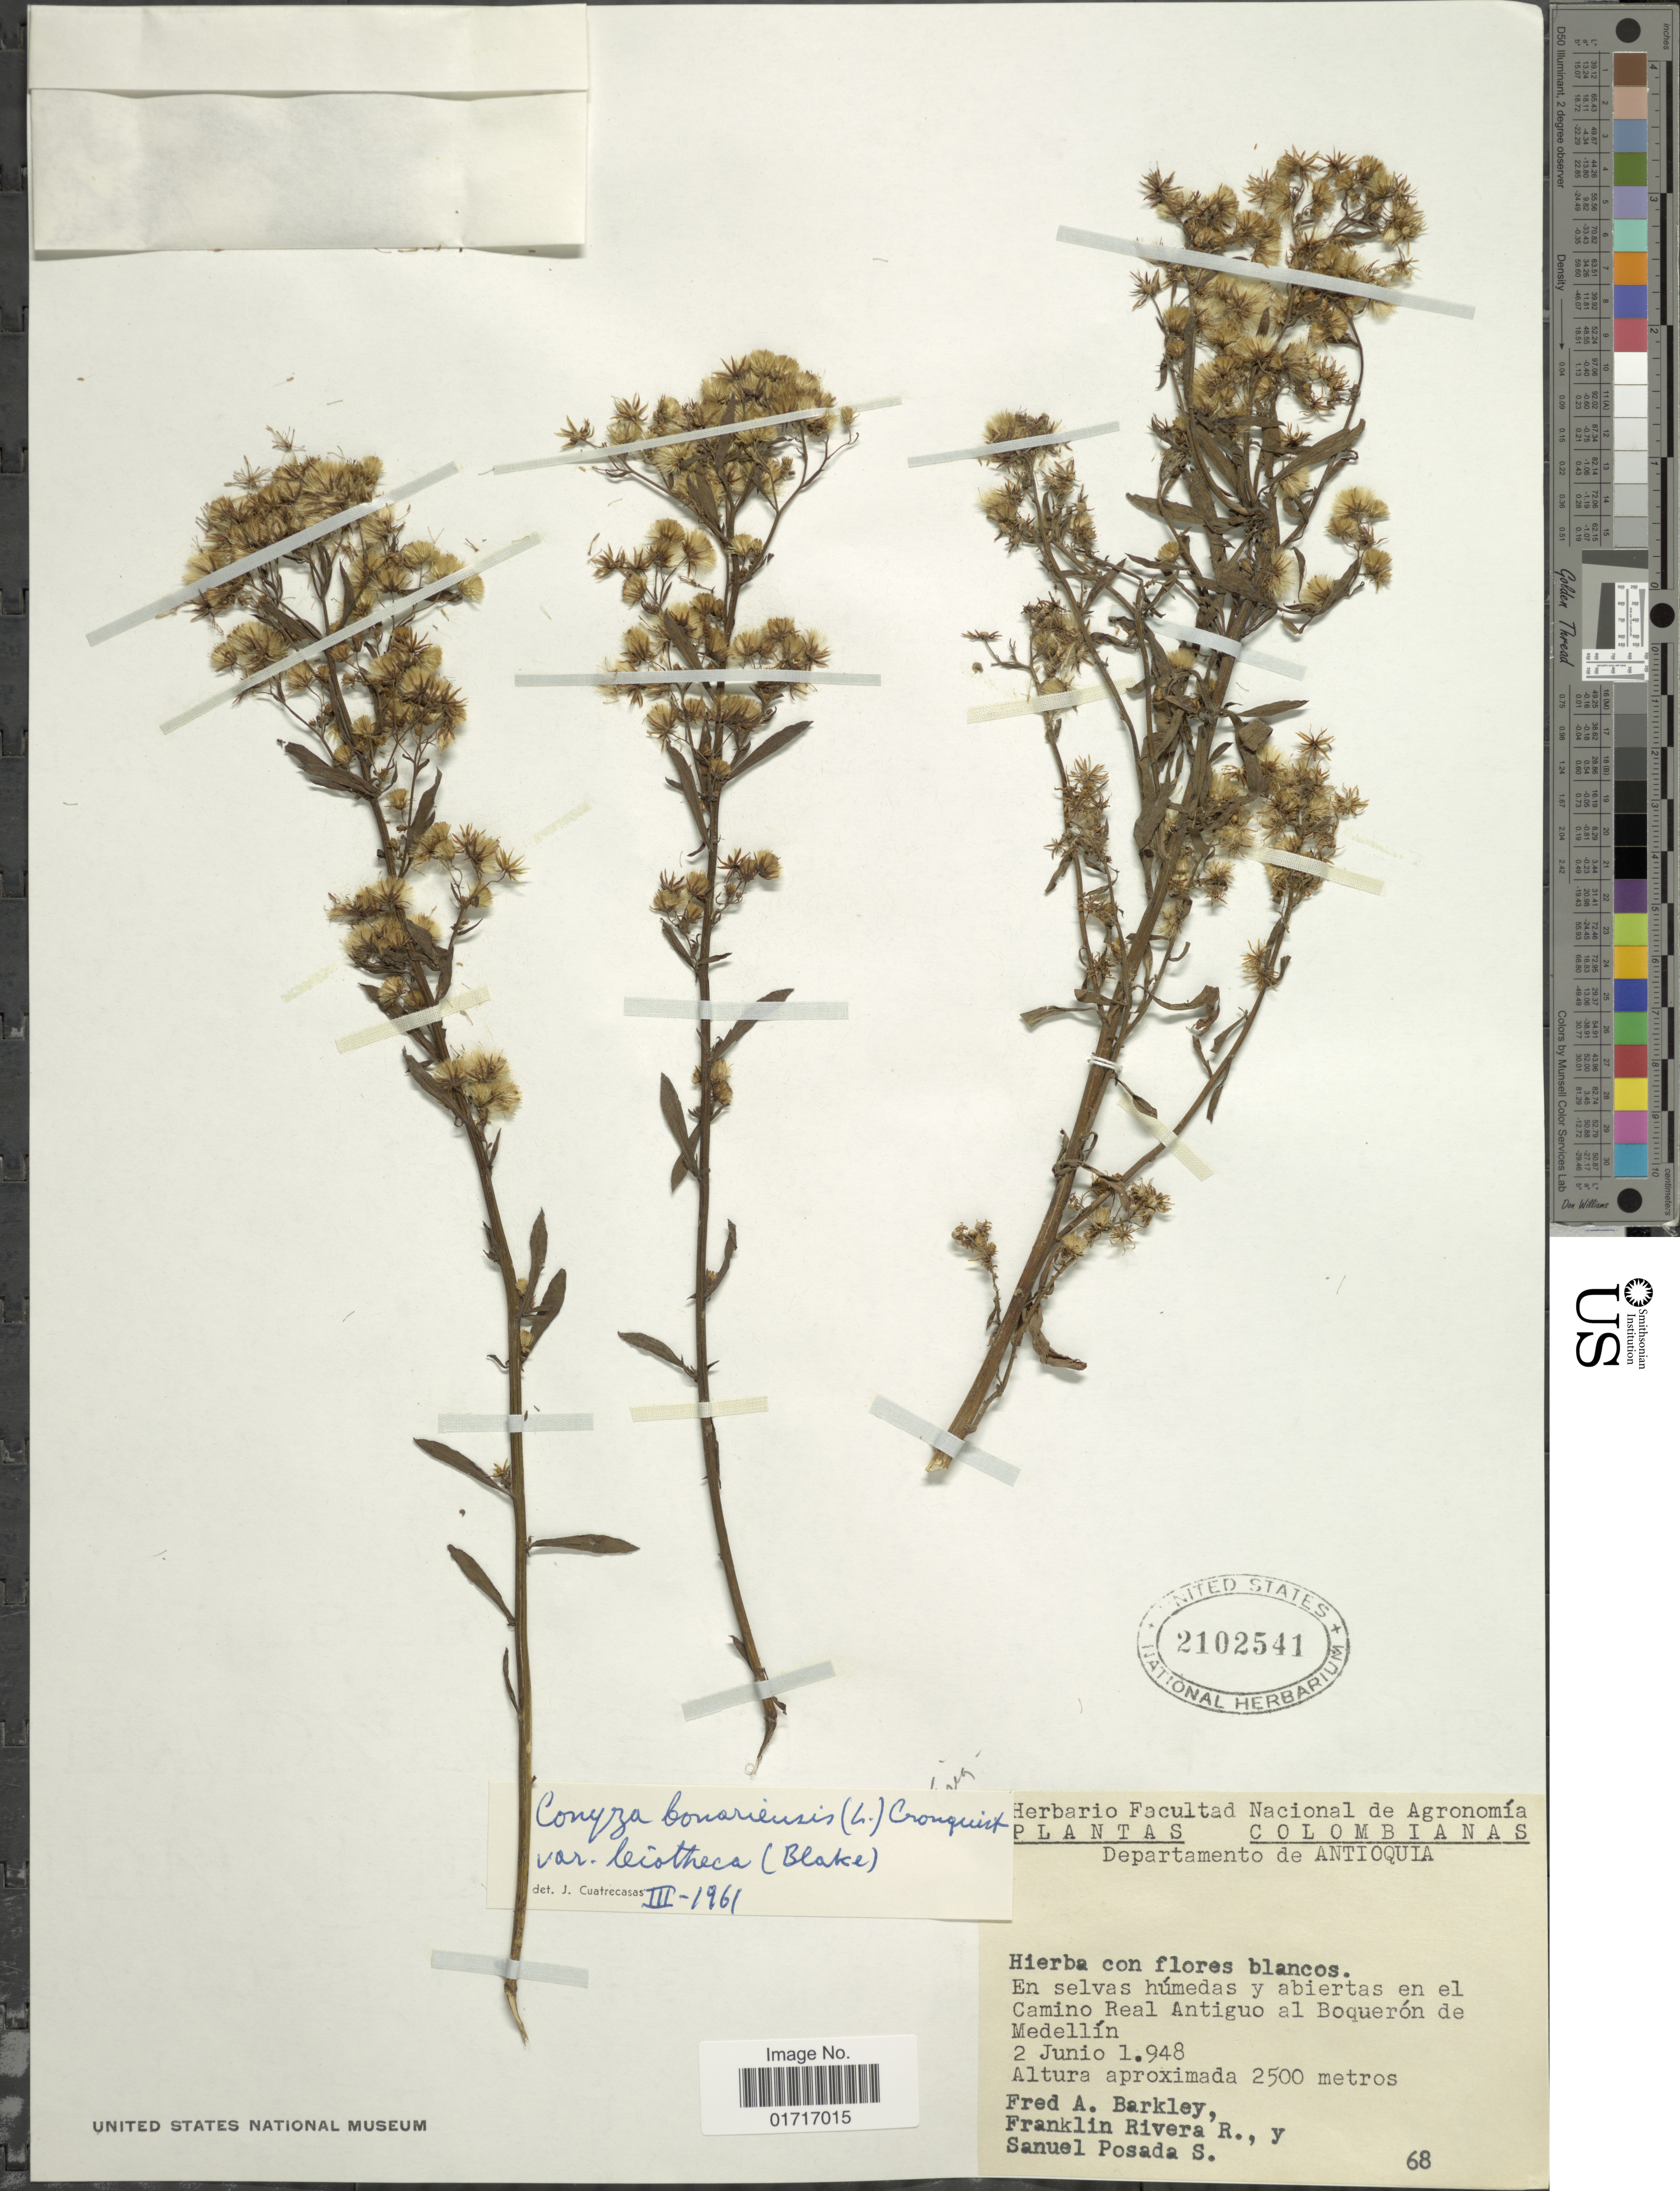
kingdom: Plantae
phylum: Tracheophyta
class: Magnoliopsida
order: Asterales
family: Asteraceae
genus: Conyza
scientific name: Conyza bonariensis var. leiotheca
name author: (S.F. Blake) Cuatrec.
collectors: F. A. Barkley, F. Rivera R. & S. Posada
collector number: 68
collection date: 1948-06-02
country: Colombia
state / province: Antioquia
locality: Departamento de Antioquia. En el Camino Real Antiguo al Boqueron de Medellin.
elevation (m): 2500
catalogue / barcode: US 2102541